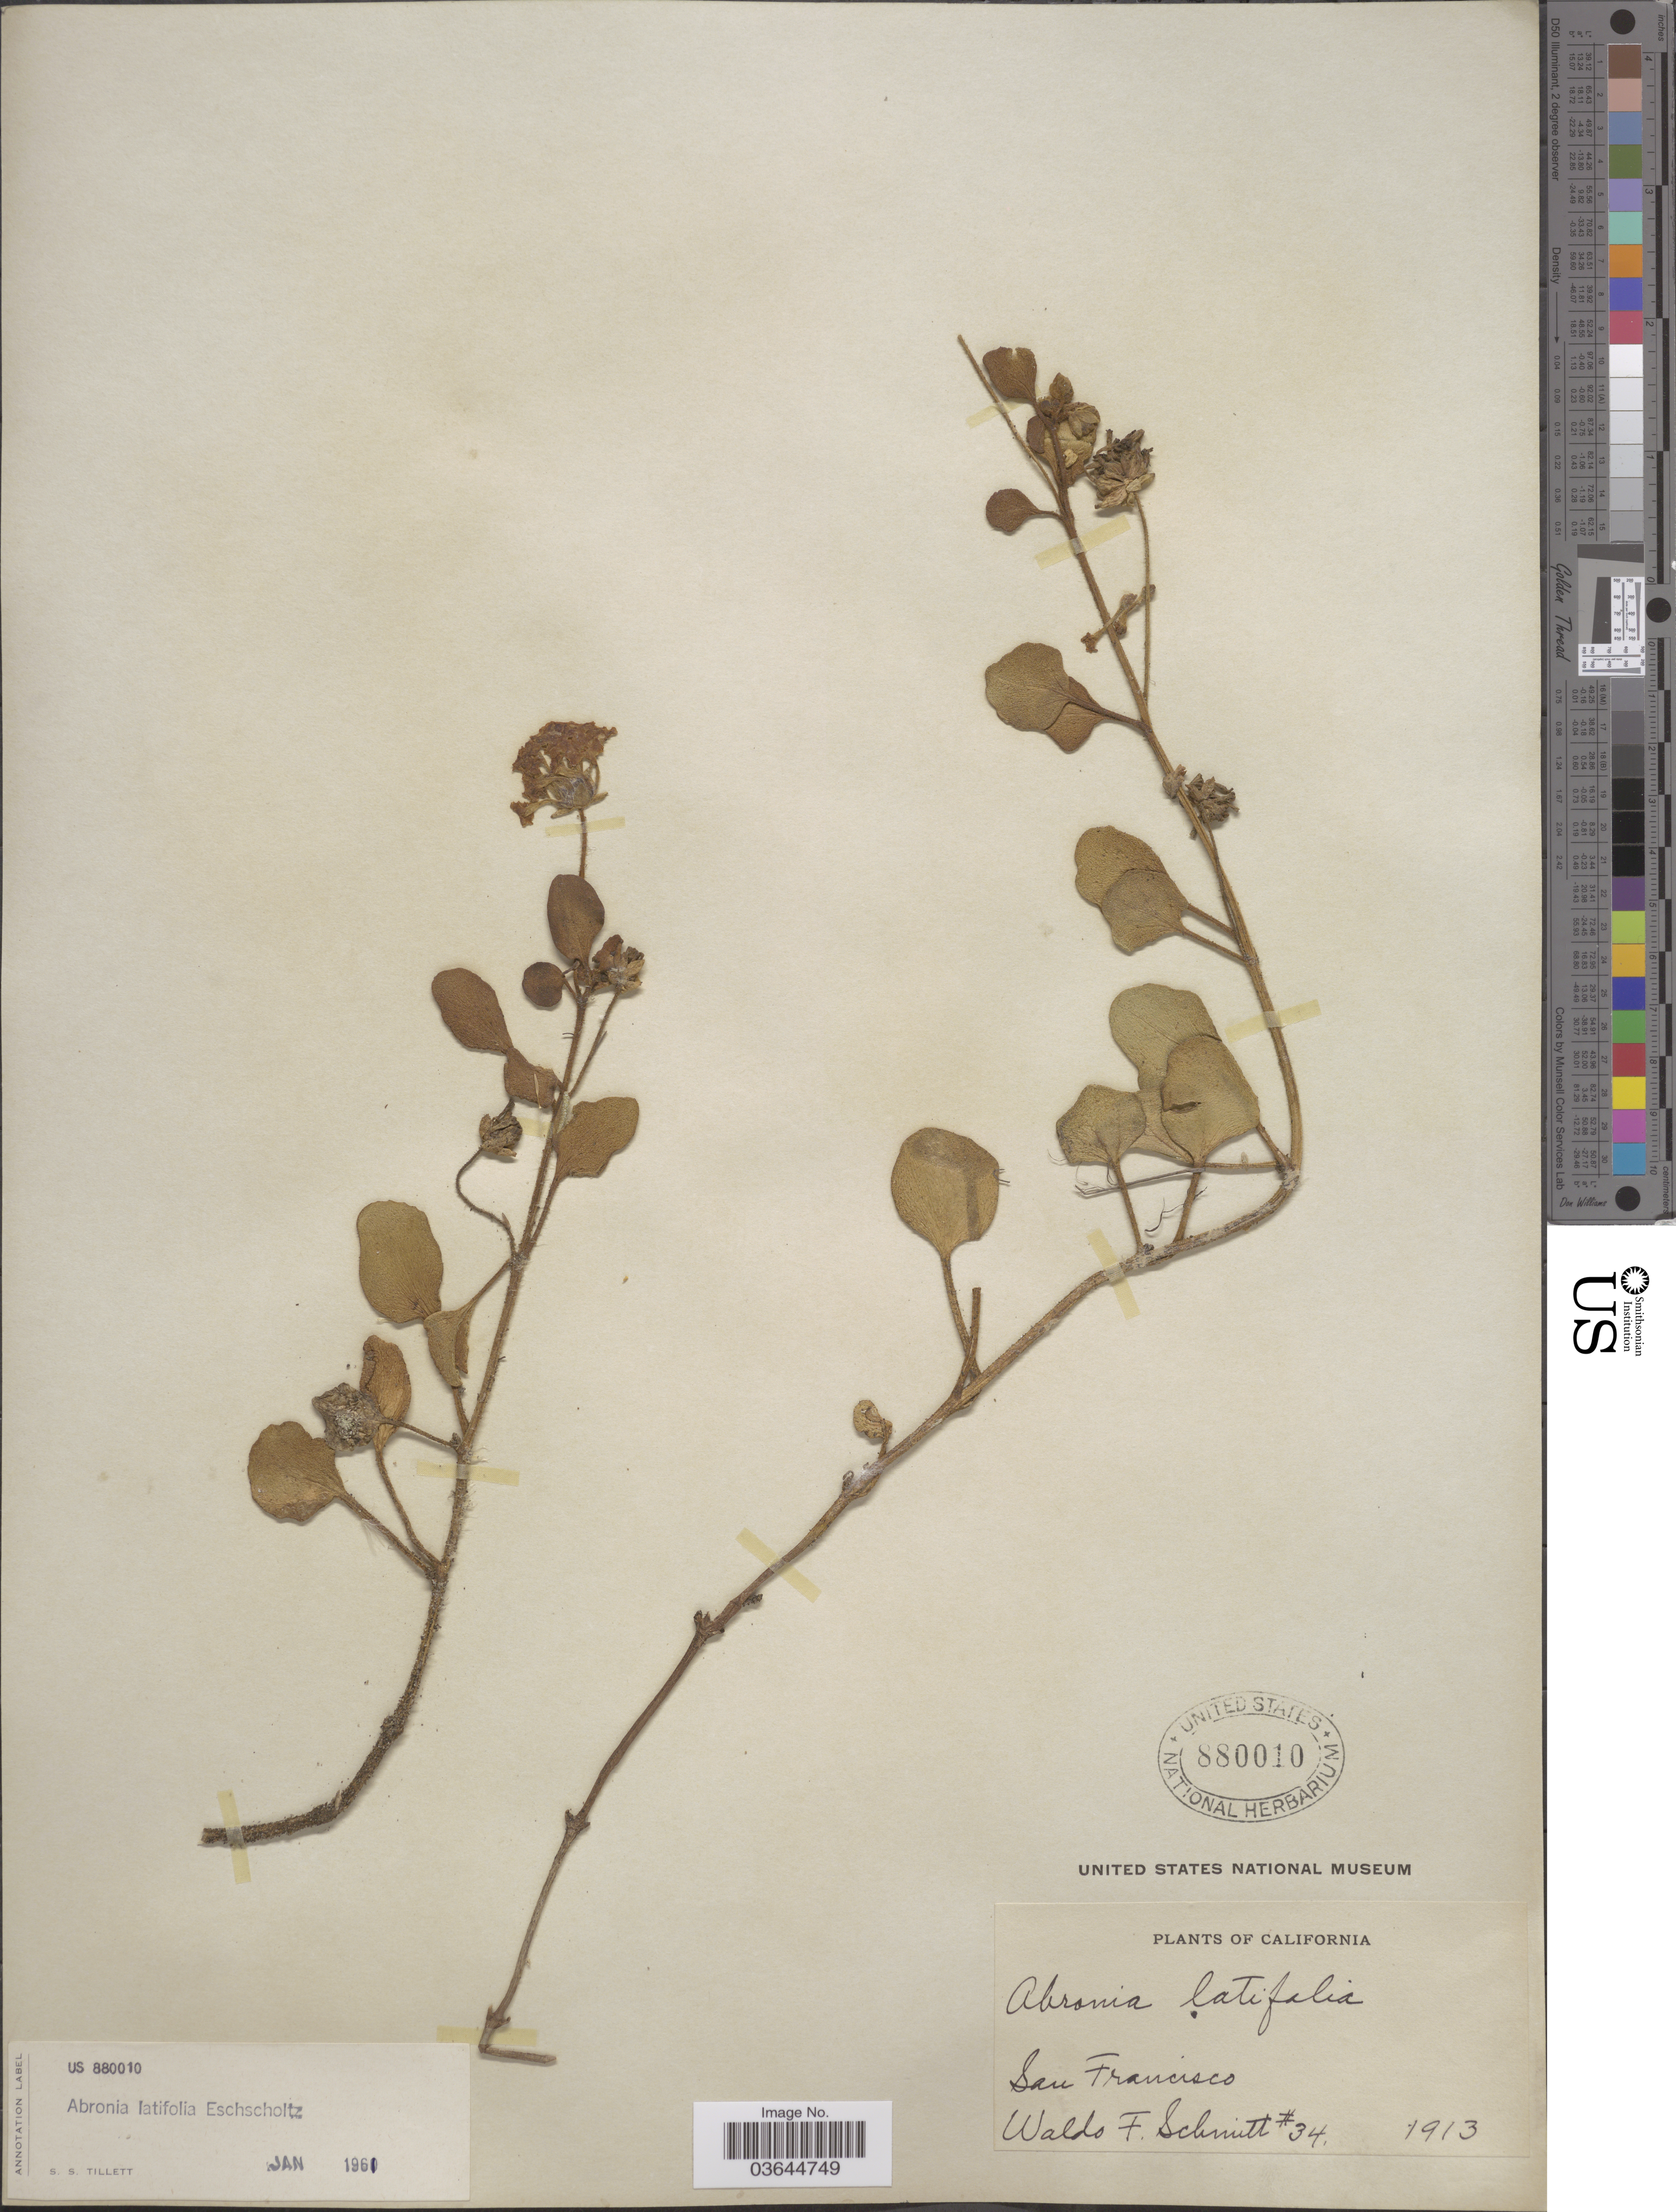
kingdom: Plantae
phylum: Tracheophyta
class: Magnoliopsida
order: Caryophyllales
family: Nyctaginaceae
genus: Abronia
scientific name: Abronia latifolia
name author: Eschsch.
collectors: W. F. Schmitt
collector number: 34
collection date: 1913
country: United States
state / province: California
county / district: San Francisco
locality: San Francisco.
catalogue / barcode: US 880010